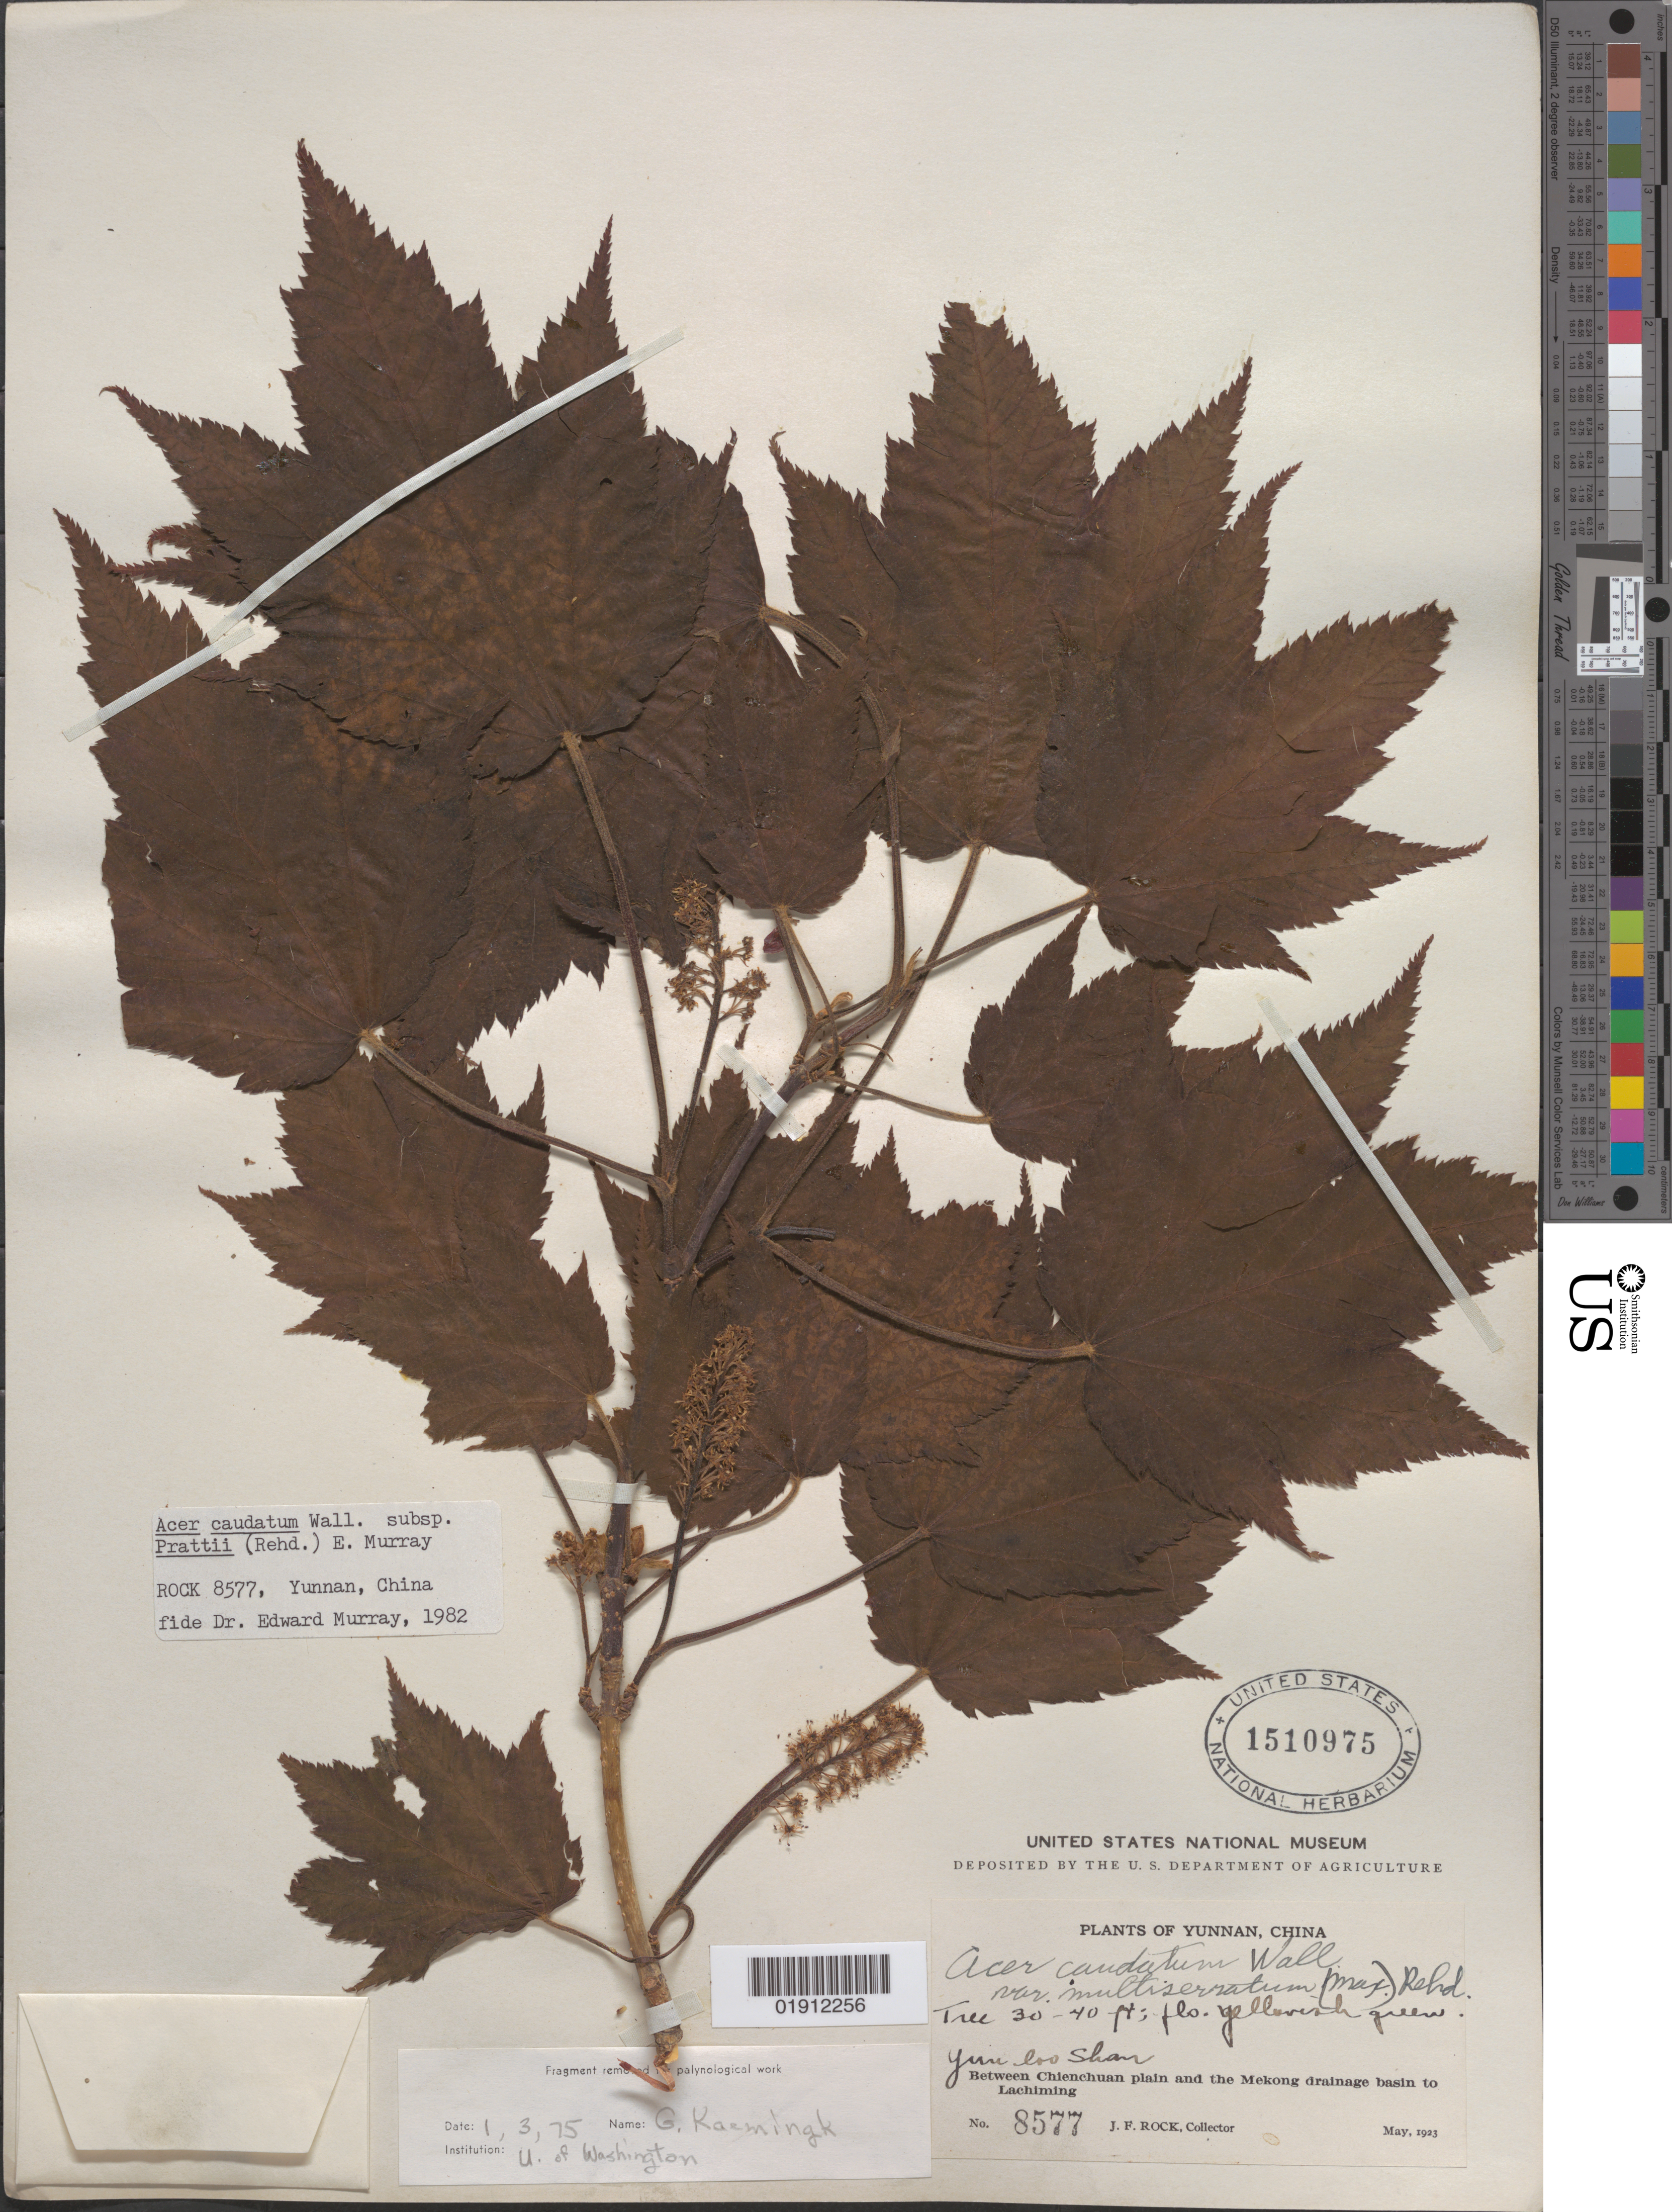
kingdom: Plantae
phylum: Tracheophyta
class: Magnoliopsida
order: Sapindales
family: Sapindaceae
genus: Acer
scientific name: Acer caudatum subsp. prattii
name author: (Rehder) A.E. Murray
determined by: Murray, Edward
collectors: J. F. Rock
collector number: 8577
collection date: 1923-05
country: China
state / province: Yunnan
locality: Yun loo Shan; between Chienchua plain and the Mekong drainage basin to Lachiming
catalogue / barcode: US 1510975